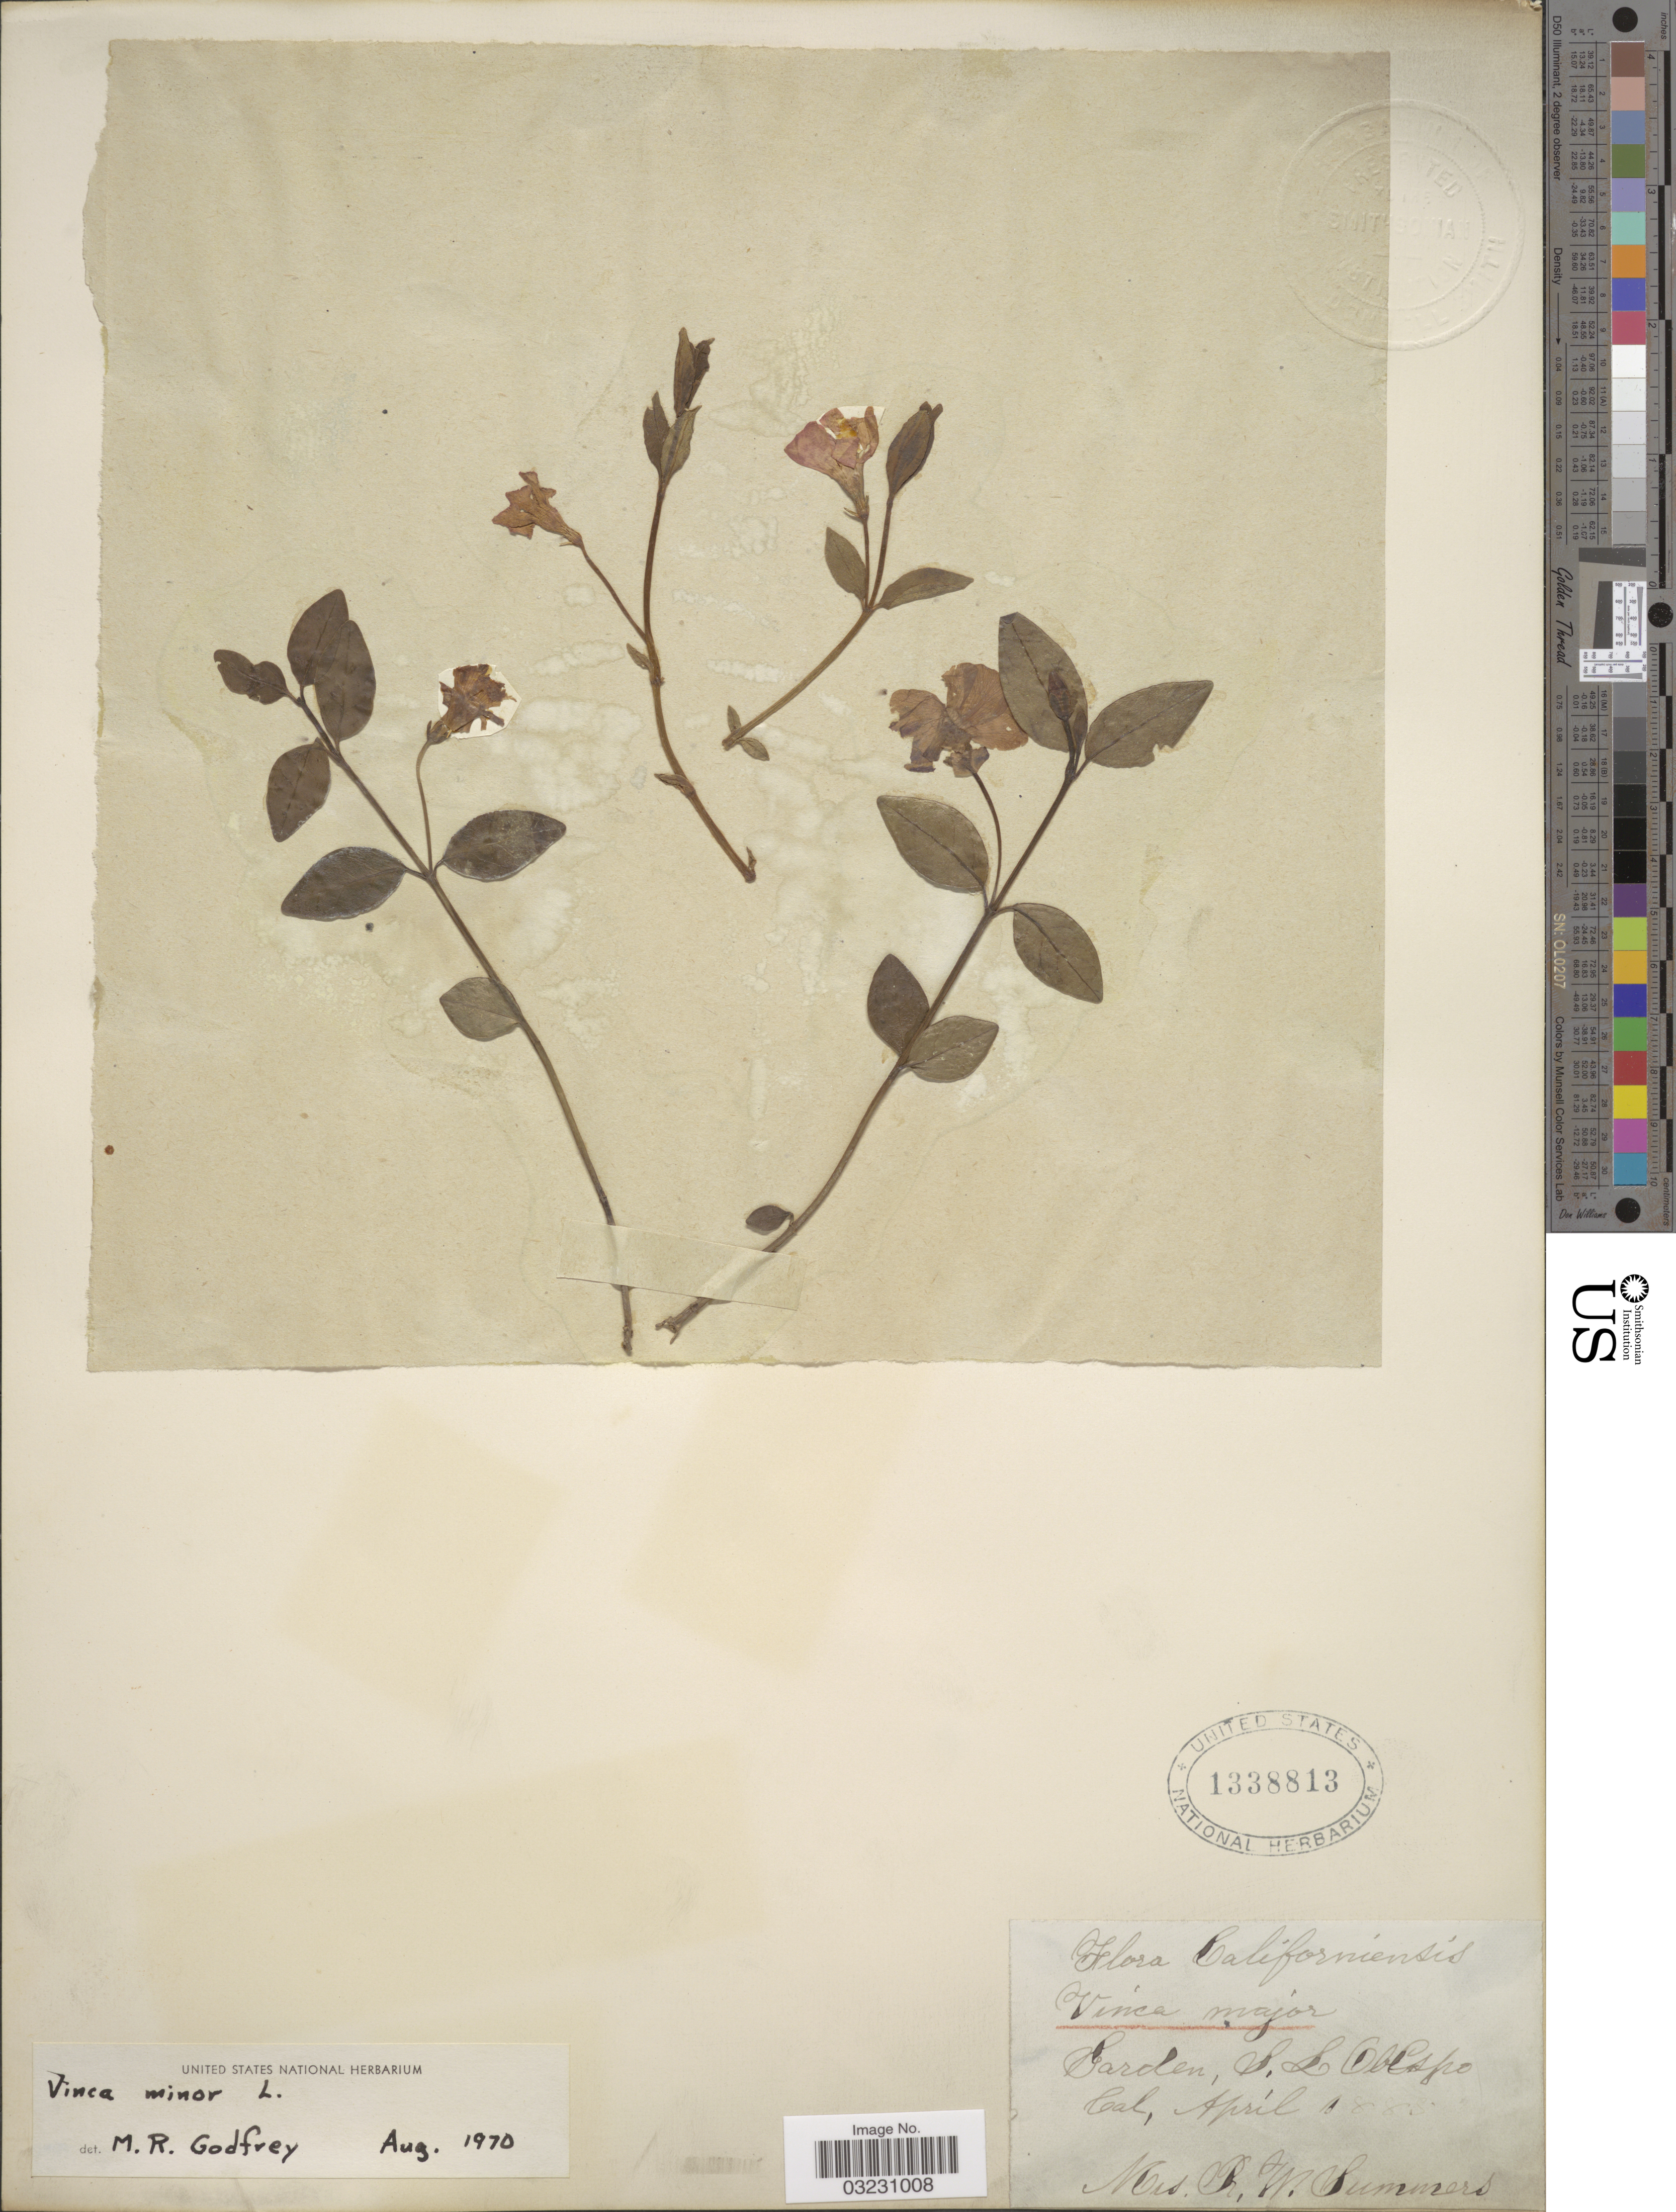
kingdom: Plantae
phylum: Tracheophyta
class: Magnoliopsida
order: Gentianales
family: Apocynaceae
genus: Vinca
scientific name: Vinca minor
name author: L.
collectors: R. Summers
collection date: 1880-04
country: United States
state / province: California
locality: Garden, S. L. Obispo.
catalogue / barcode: US 1338813